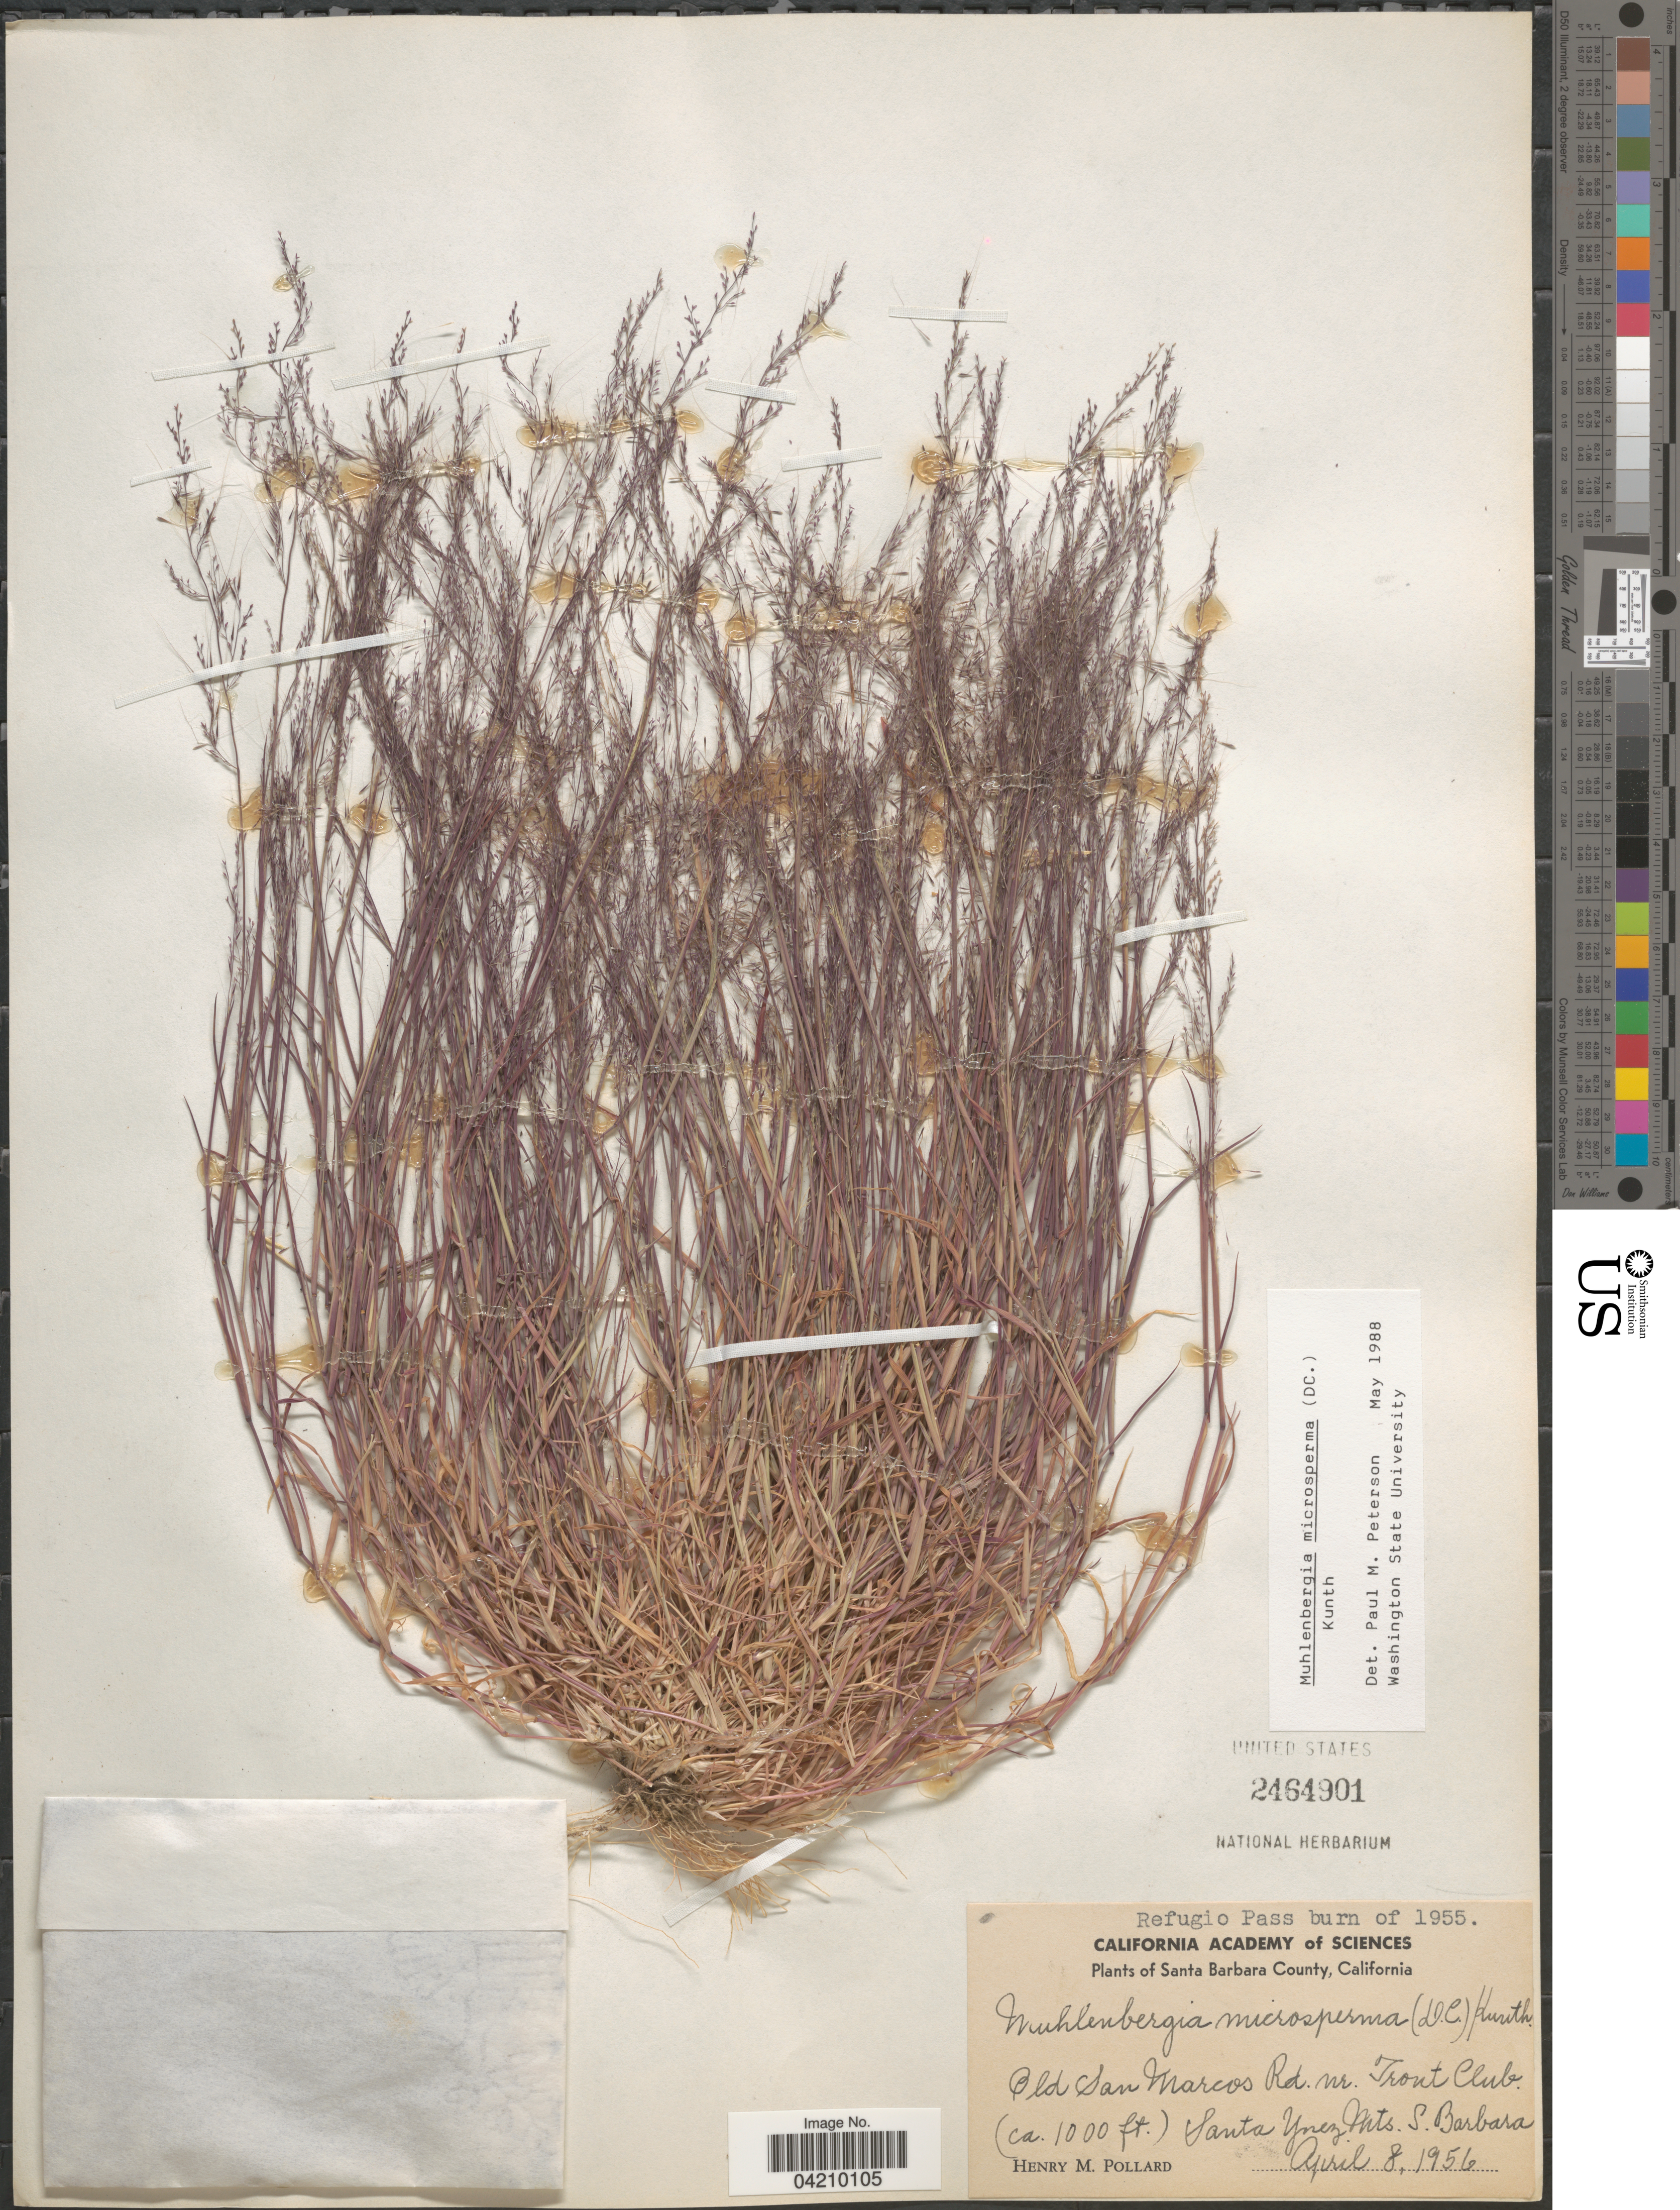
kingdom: Plantae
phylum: Tracheophyta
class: Liliopsida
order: Poales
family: Poaceae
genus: Muhlenbergia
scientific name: Muhlenbergia microsperma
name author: (DC.) Kunth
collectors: H. M. Pollard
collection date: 1956-04-08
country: United States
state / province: California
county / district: Santa Barbara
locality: Refugio Pass burn of 1955. Santa Barbara County. Old San Marcos Rd. nr. Front Club. Santa Ynez Mts. S. Barbara.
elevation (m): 305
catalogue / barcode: US 2464901